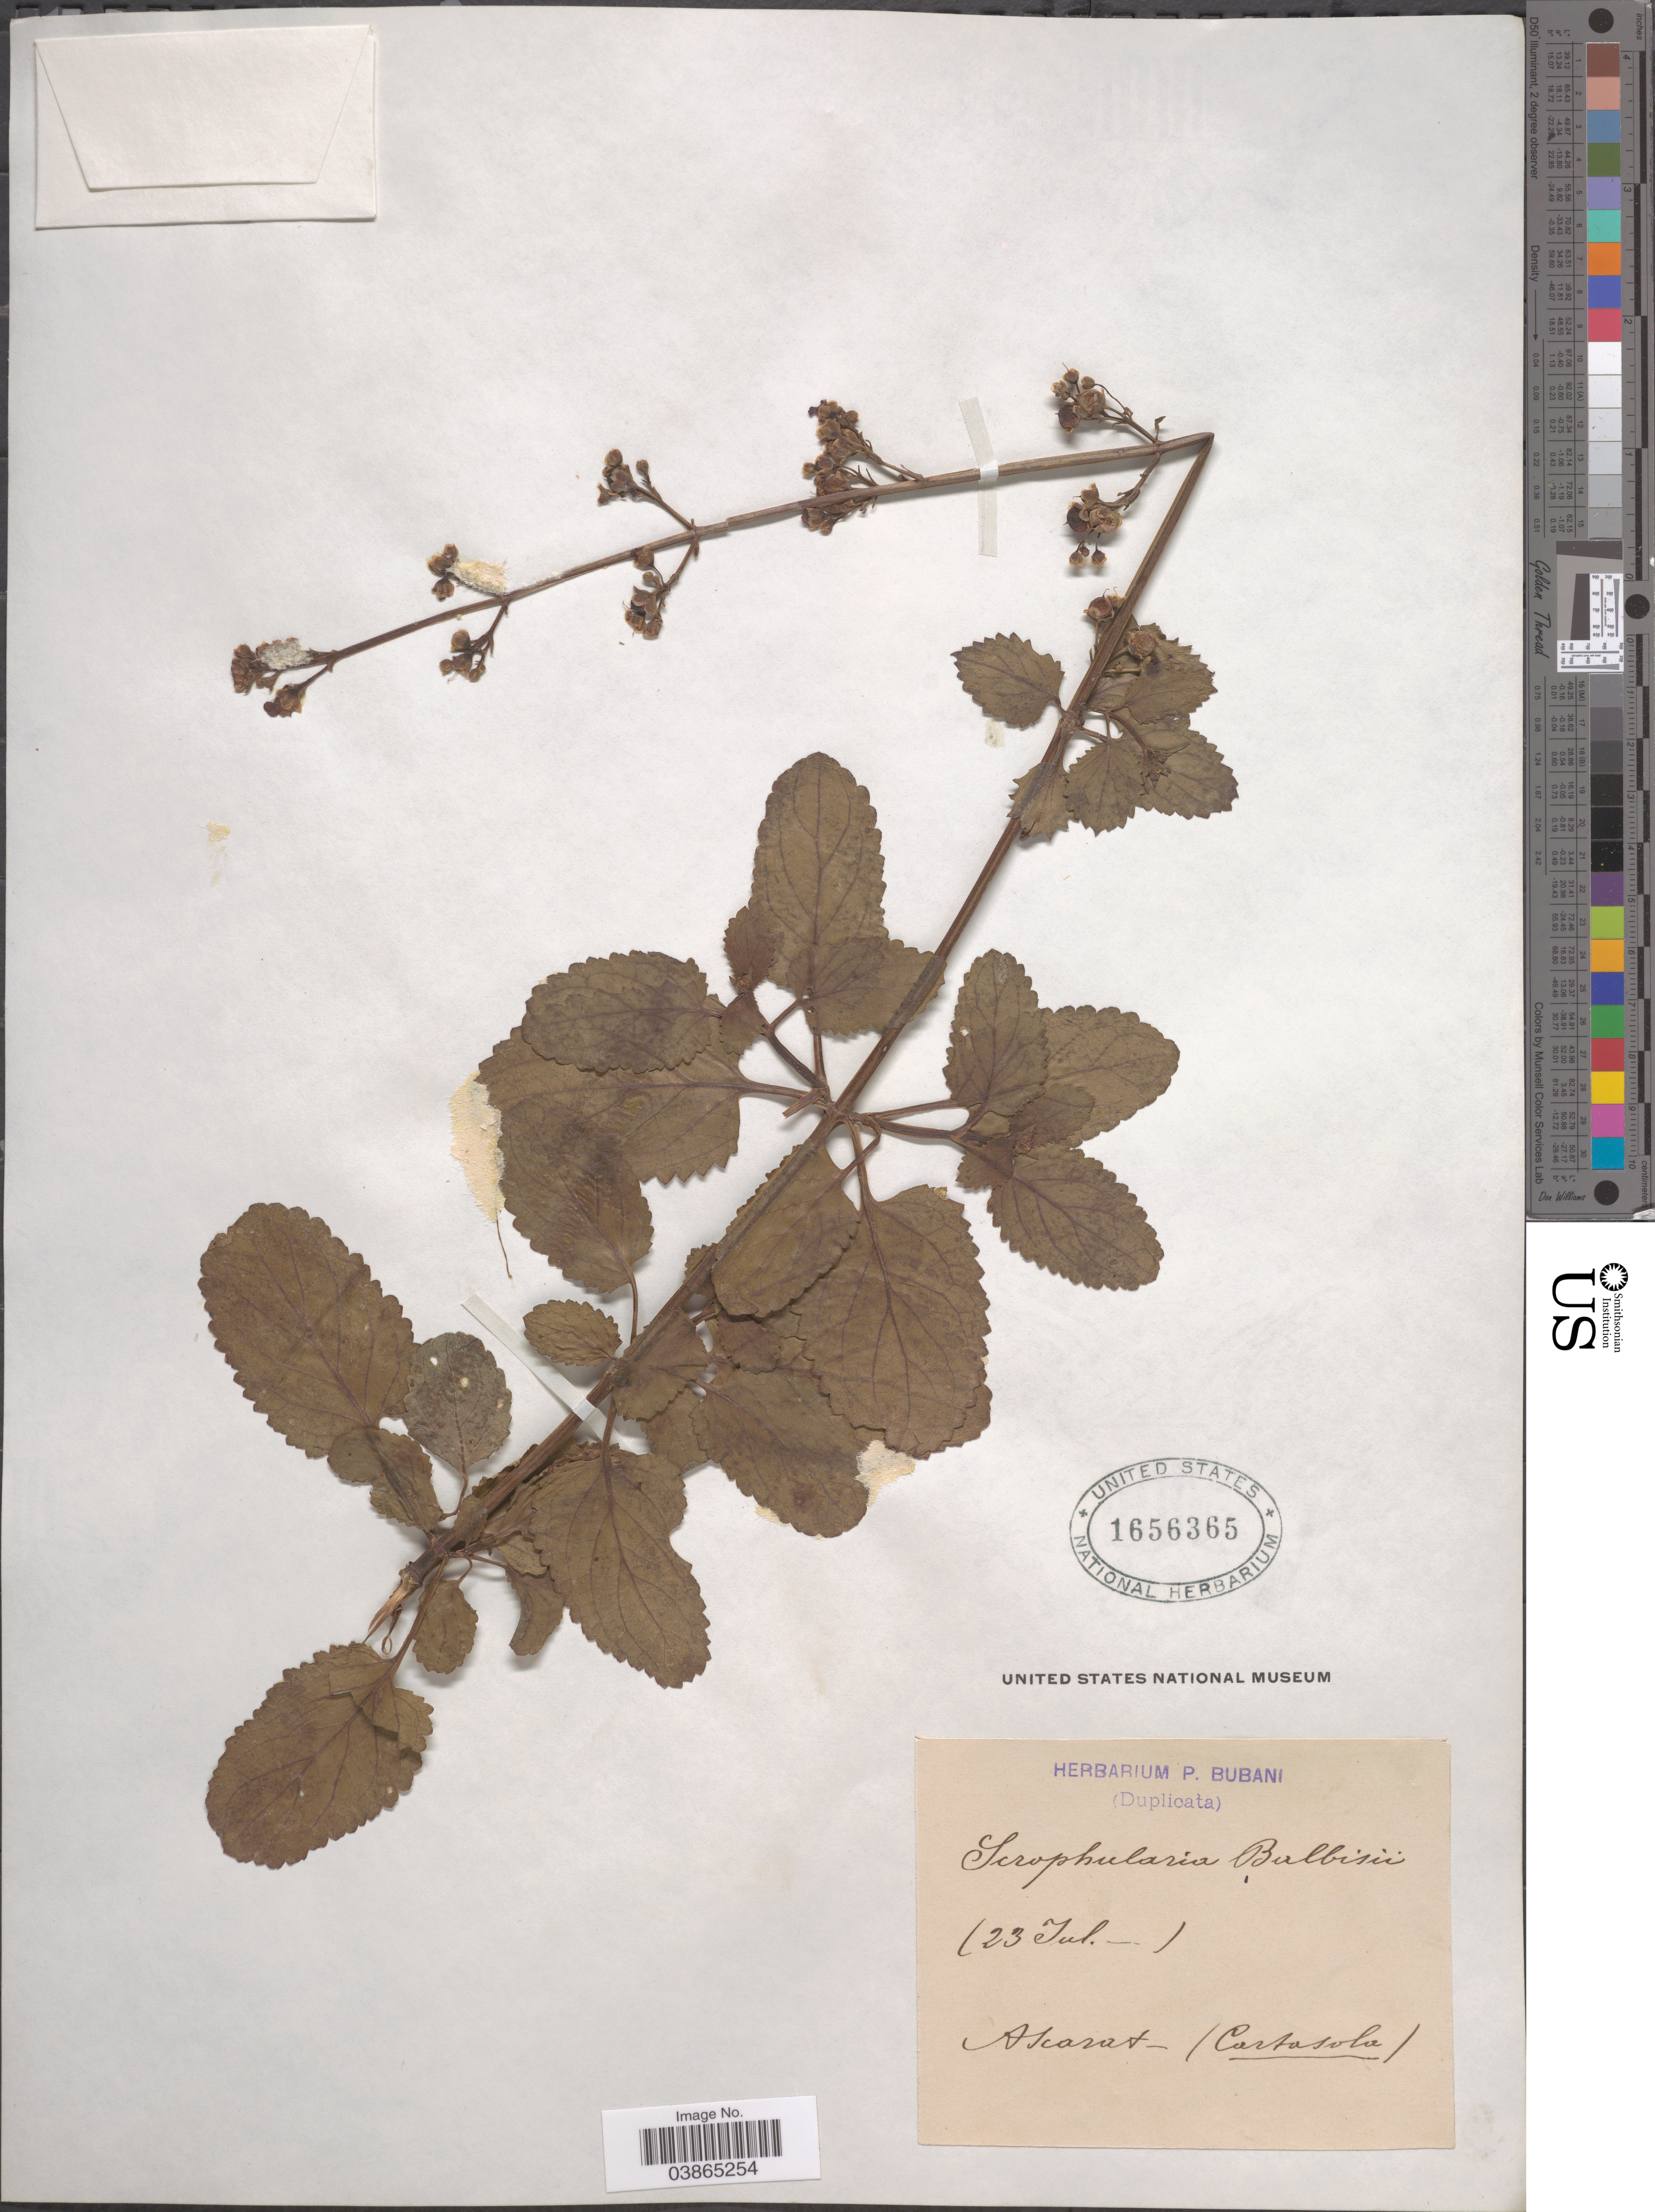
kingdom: Plantae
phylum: Tracheophyta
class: Magnoliopsida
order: Lamiales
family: Scrophulariaceae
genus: Scrophularia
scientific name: Scrophularia balbisii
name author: Hornem.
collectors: ex herb. P. Bubani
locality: Akarat- (Cartasola).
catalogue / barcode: US 1656365